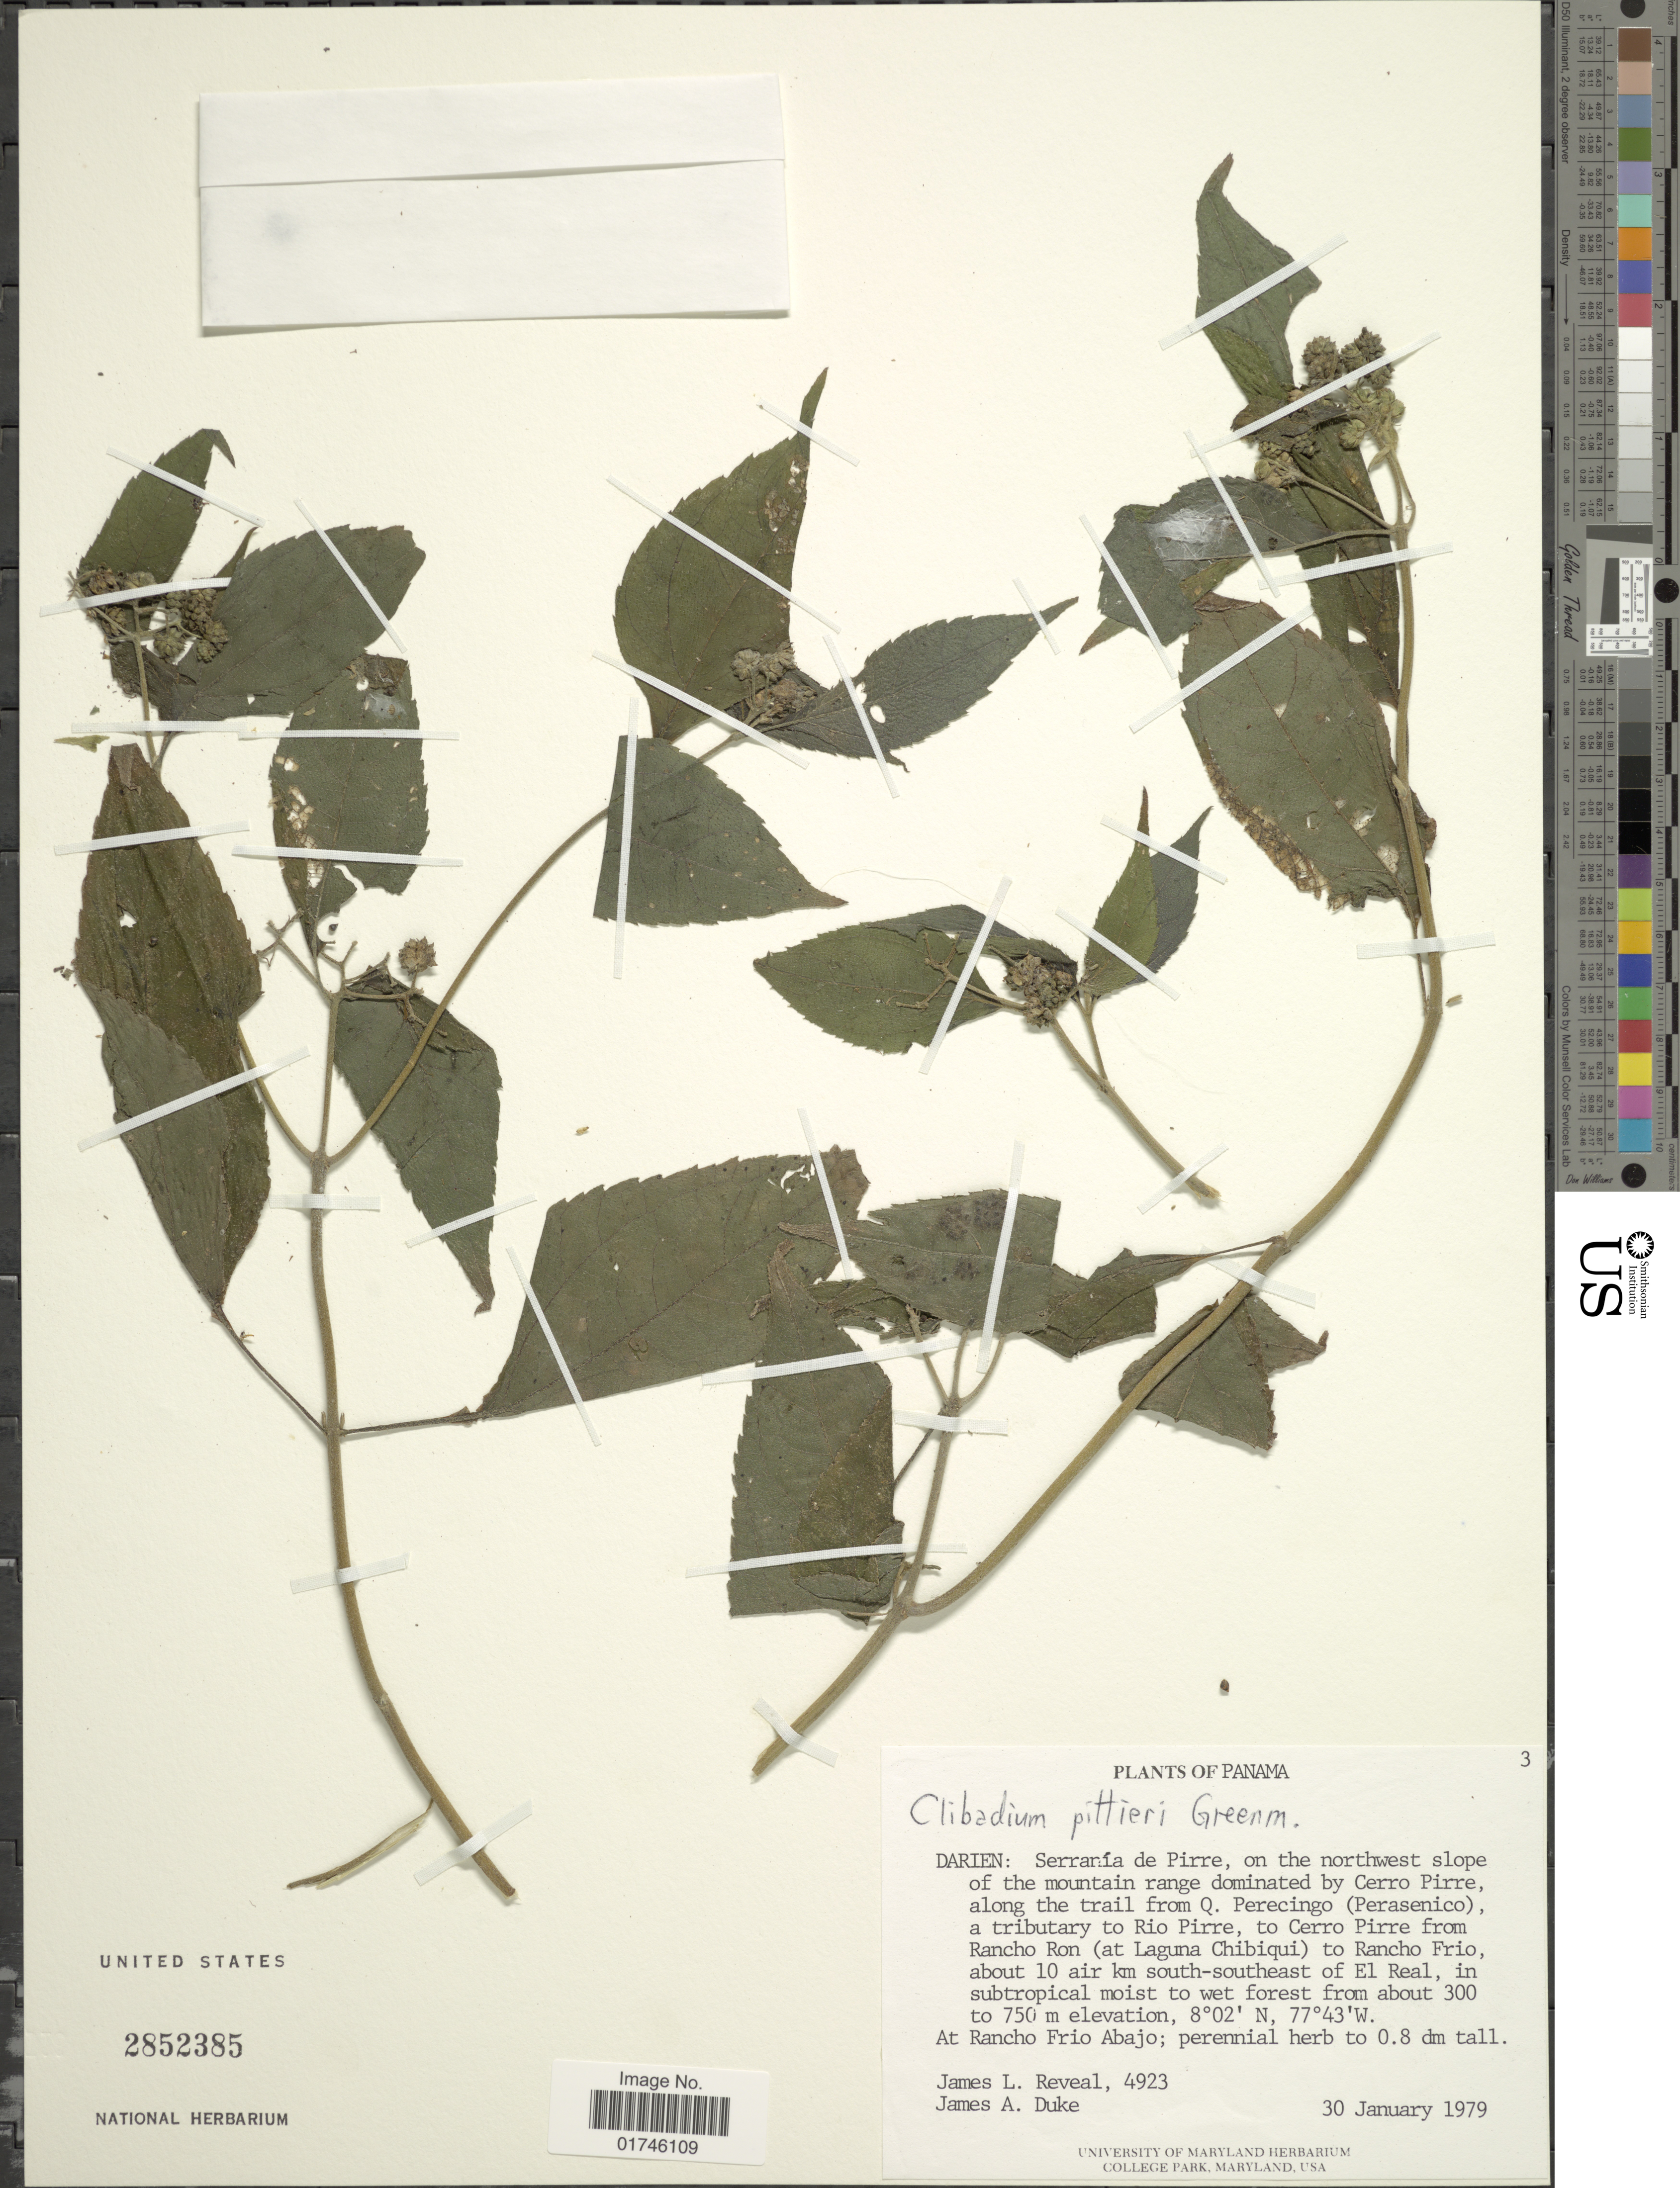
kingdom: Plantae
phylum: Tracheophyta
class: Magnoliopsida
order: Asterales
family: Asteraceae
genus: Clibadium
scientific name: Clibadium eggersii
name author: Hieron.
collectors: J. L. Reveal & J. A. Duke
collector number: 4923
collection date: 1979-01-30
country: Panama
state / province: Darién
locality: Darien: Serrania de Pirre, on the northwest slope of the mountain range dominated by Cerro Pirre along the trail from Q. Perecingo (Perasenico), a tributary to Rio Pirre, to Cerro Pirre from Ranchon Ron (at Laguna Chiciqui) to Rancho Frio, about 10 air km south-southeast of E l Real.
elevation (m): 300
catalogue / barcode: US 2852385